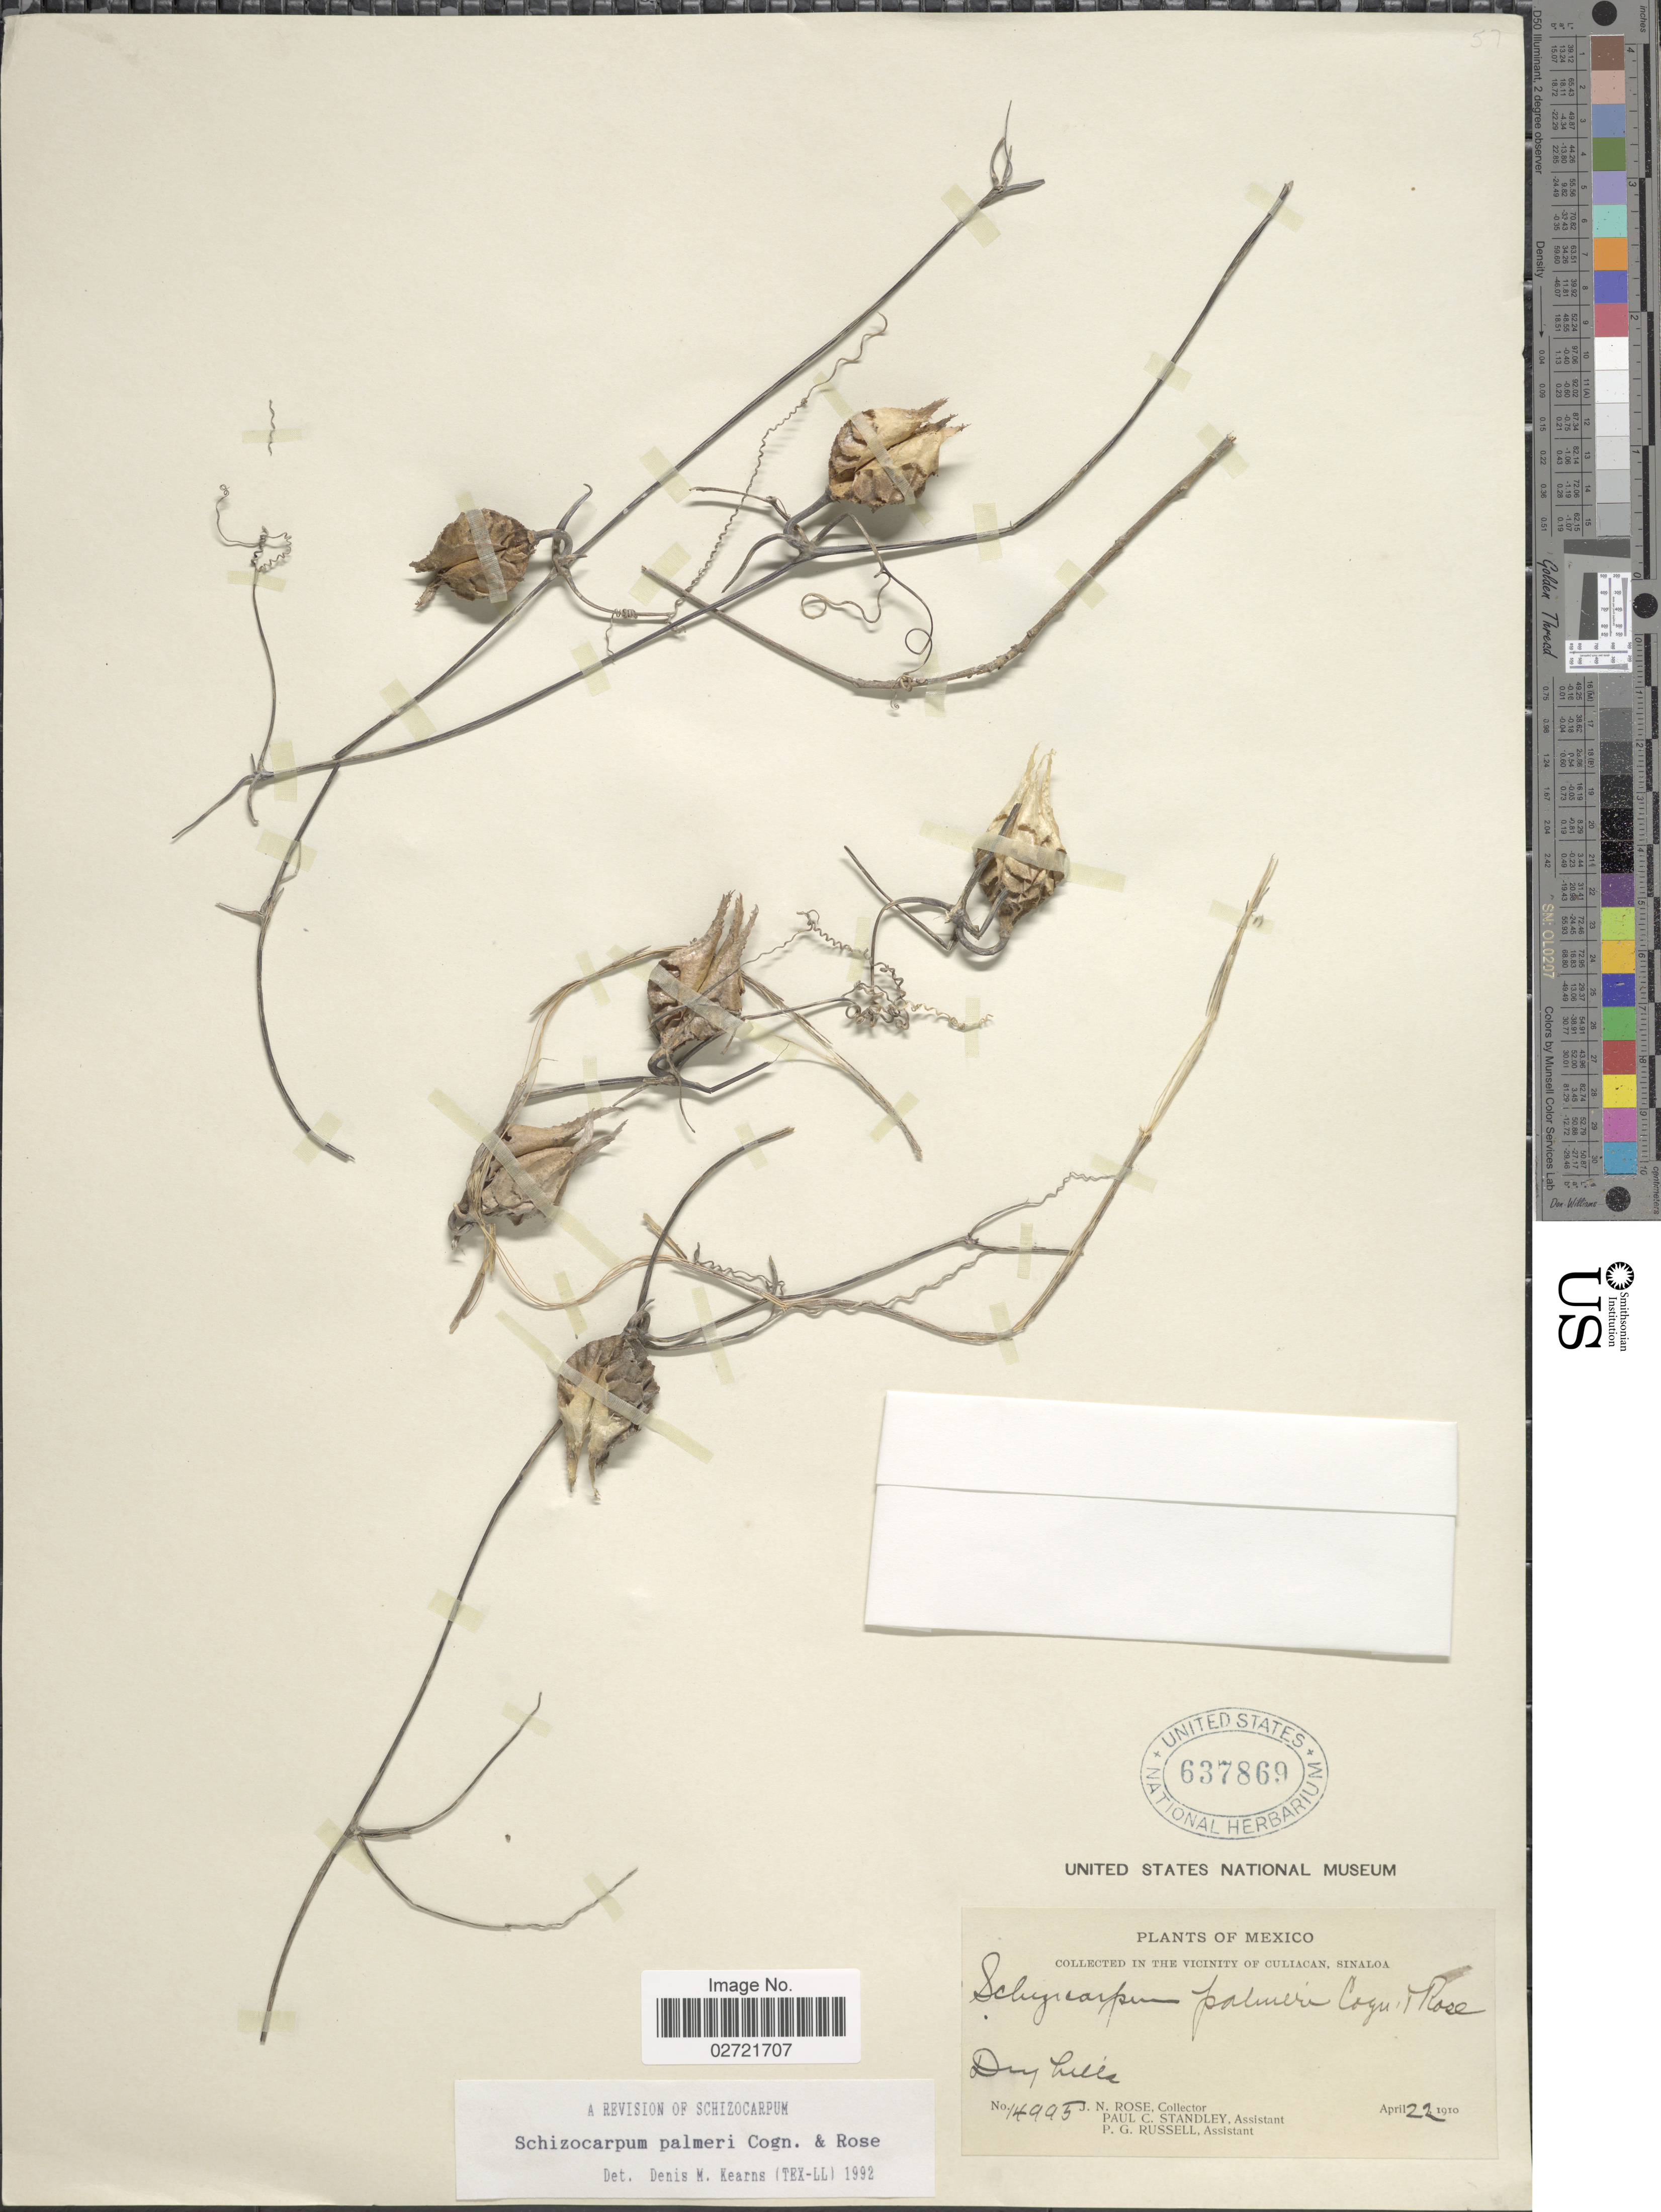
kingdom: Plantae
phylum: Tracheophyta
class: Magnoliopsida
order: Cucurbitales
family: Cucurbitaceae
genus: Schizocarpum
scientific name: Schizocarpum palmeri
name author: Cogn. & Rose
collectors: J. N. Rose, P. C. Standley & P. G. Russell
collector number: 14995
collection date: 1910-04-22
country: Mexico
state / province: Sinaloa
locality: In the Vicinity of Culiacan, Dry hills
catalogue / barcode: US 637869